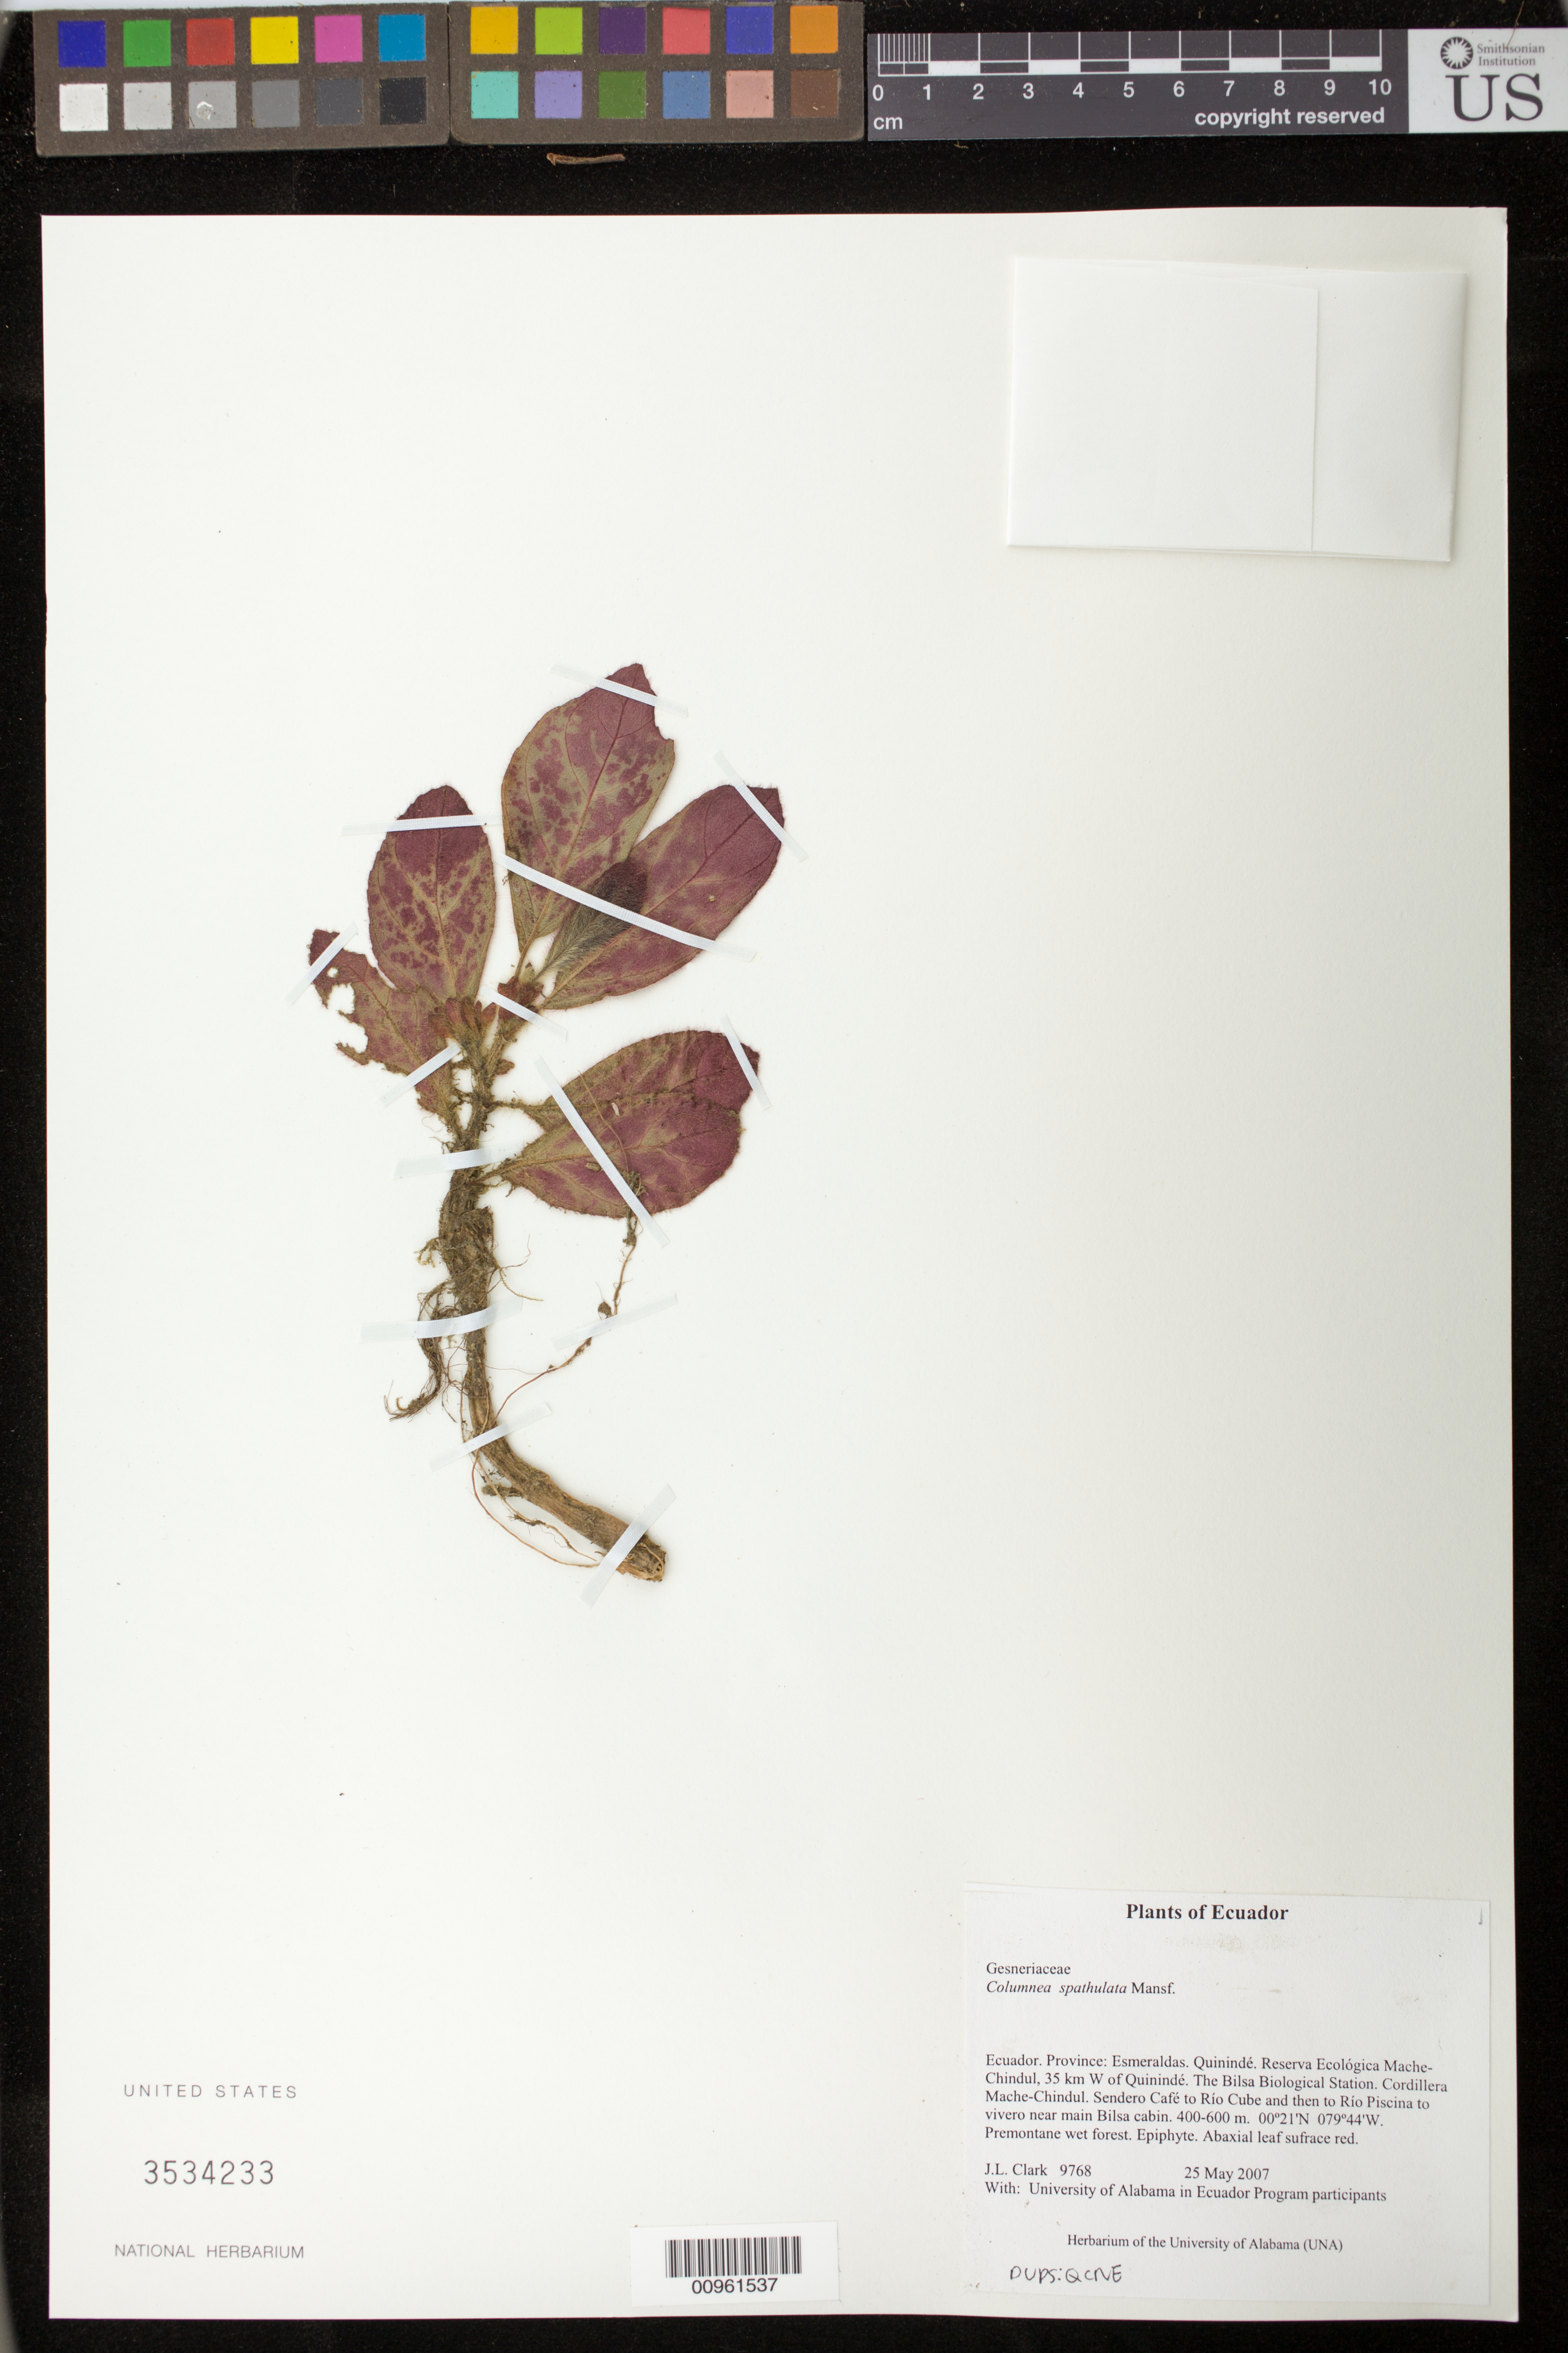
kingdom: Plantae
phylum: Tracheophyta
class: Magnoliopsida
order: Lamiales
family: Gesneriaceae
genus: Columnea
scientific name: Columnea spathulata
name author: Mansf.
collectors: J. L. Clark & University of Alabama in Ecuador Program participants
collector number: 9768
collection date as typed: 25 May 2007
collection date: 2007-05-25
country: Ecuador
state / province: Esmeraldas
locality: Quinindé. Reserva Ecológica Mache-Chindul, 35 km W of Quinindé. The Bilsa Biological Station. Cordillera Mache-Chindul. Sendero Café to Río Cube and then to Río Piscina to vivero near main Bilsa cabin.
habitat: Premontane wet forest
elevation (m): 400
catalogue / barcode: US 3534233